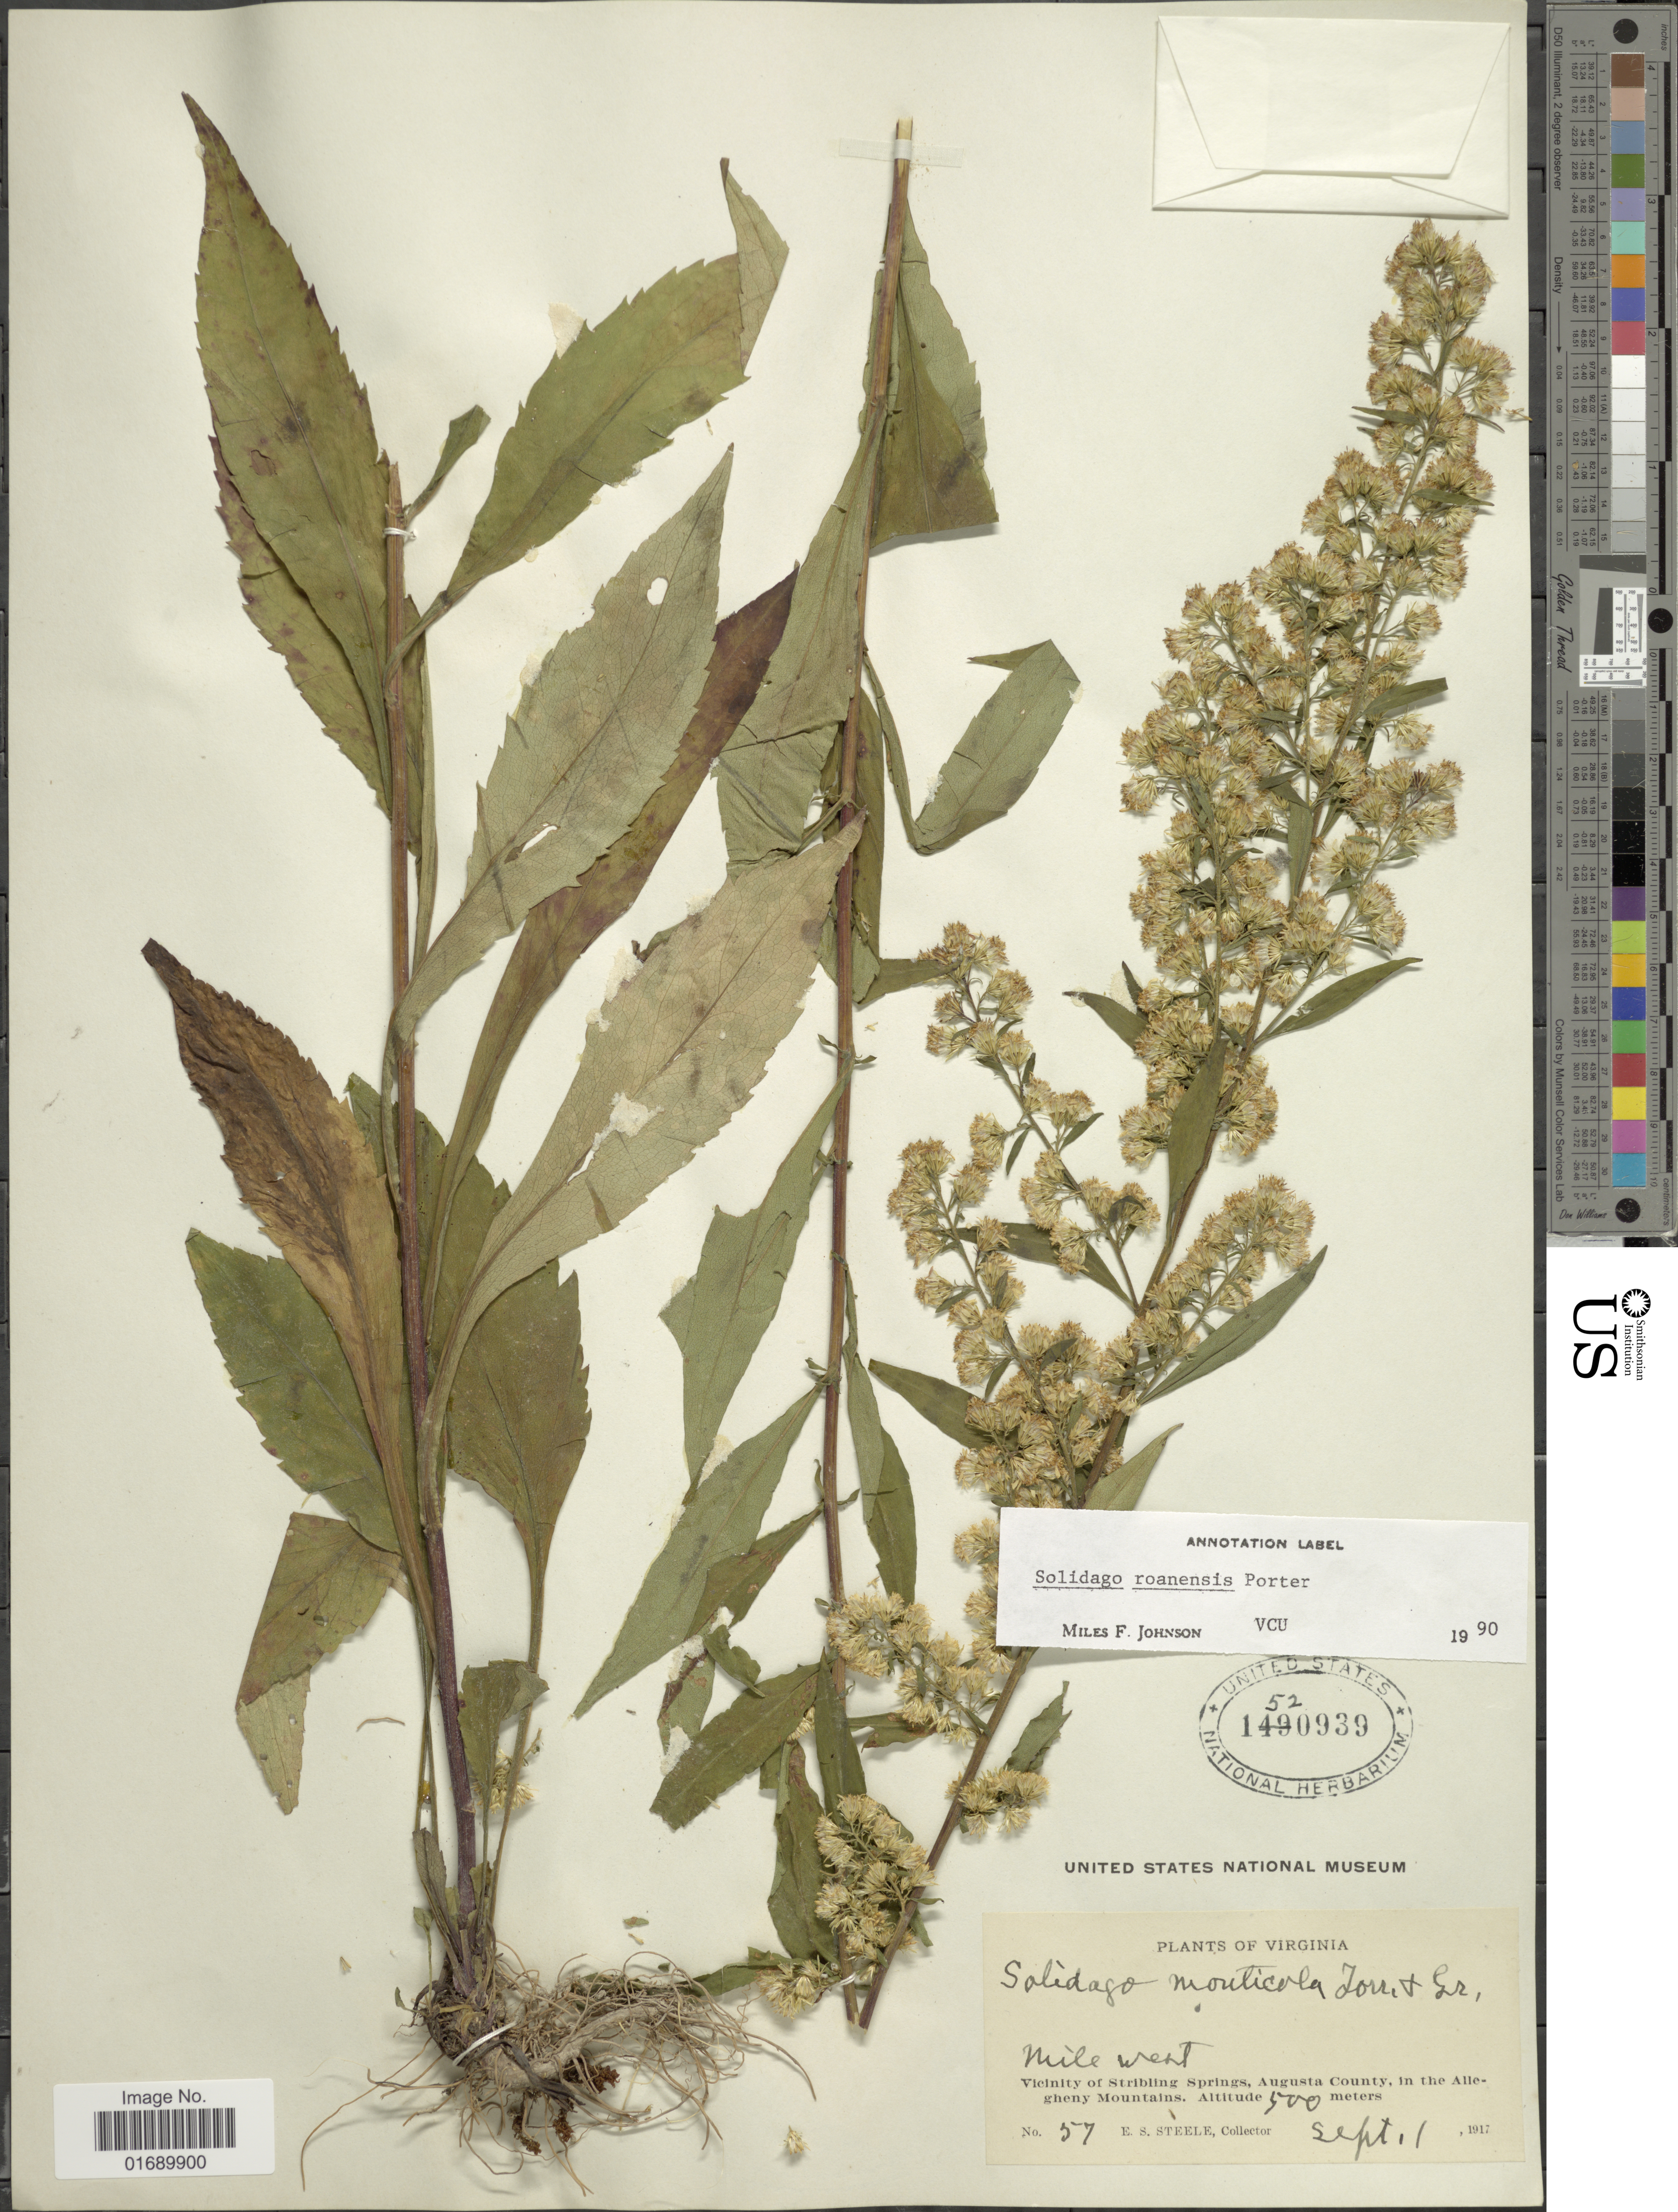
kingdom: Plantae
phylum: Tracheophyta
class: Magnoliopsida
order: Asterales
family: Asteraceae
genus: Solidago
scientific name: Solidago roanensis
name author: Porter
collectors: E. Steele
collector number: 57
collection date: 1917-09-01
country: United States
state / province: Virginia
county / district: Augusta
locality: Mile west, Vicinity of Stribling Springs, Augusta County, in the Allegheny Mountains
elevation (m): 500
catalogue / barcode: US 1520939